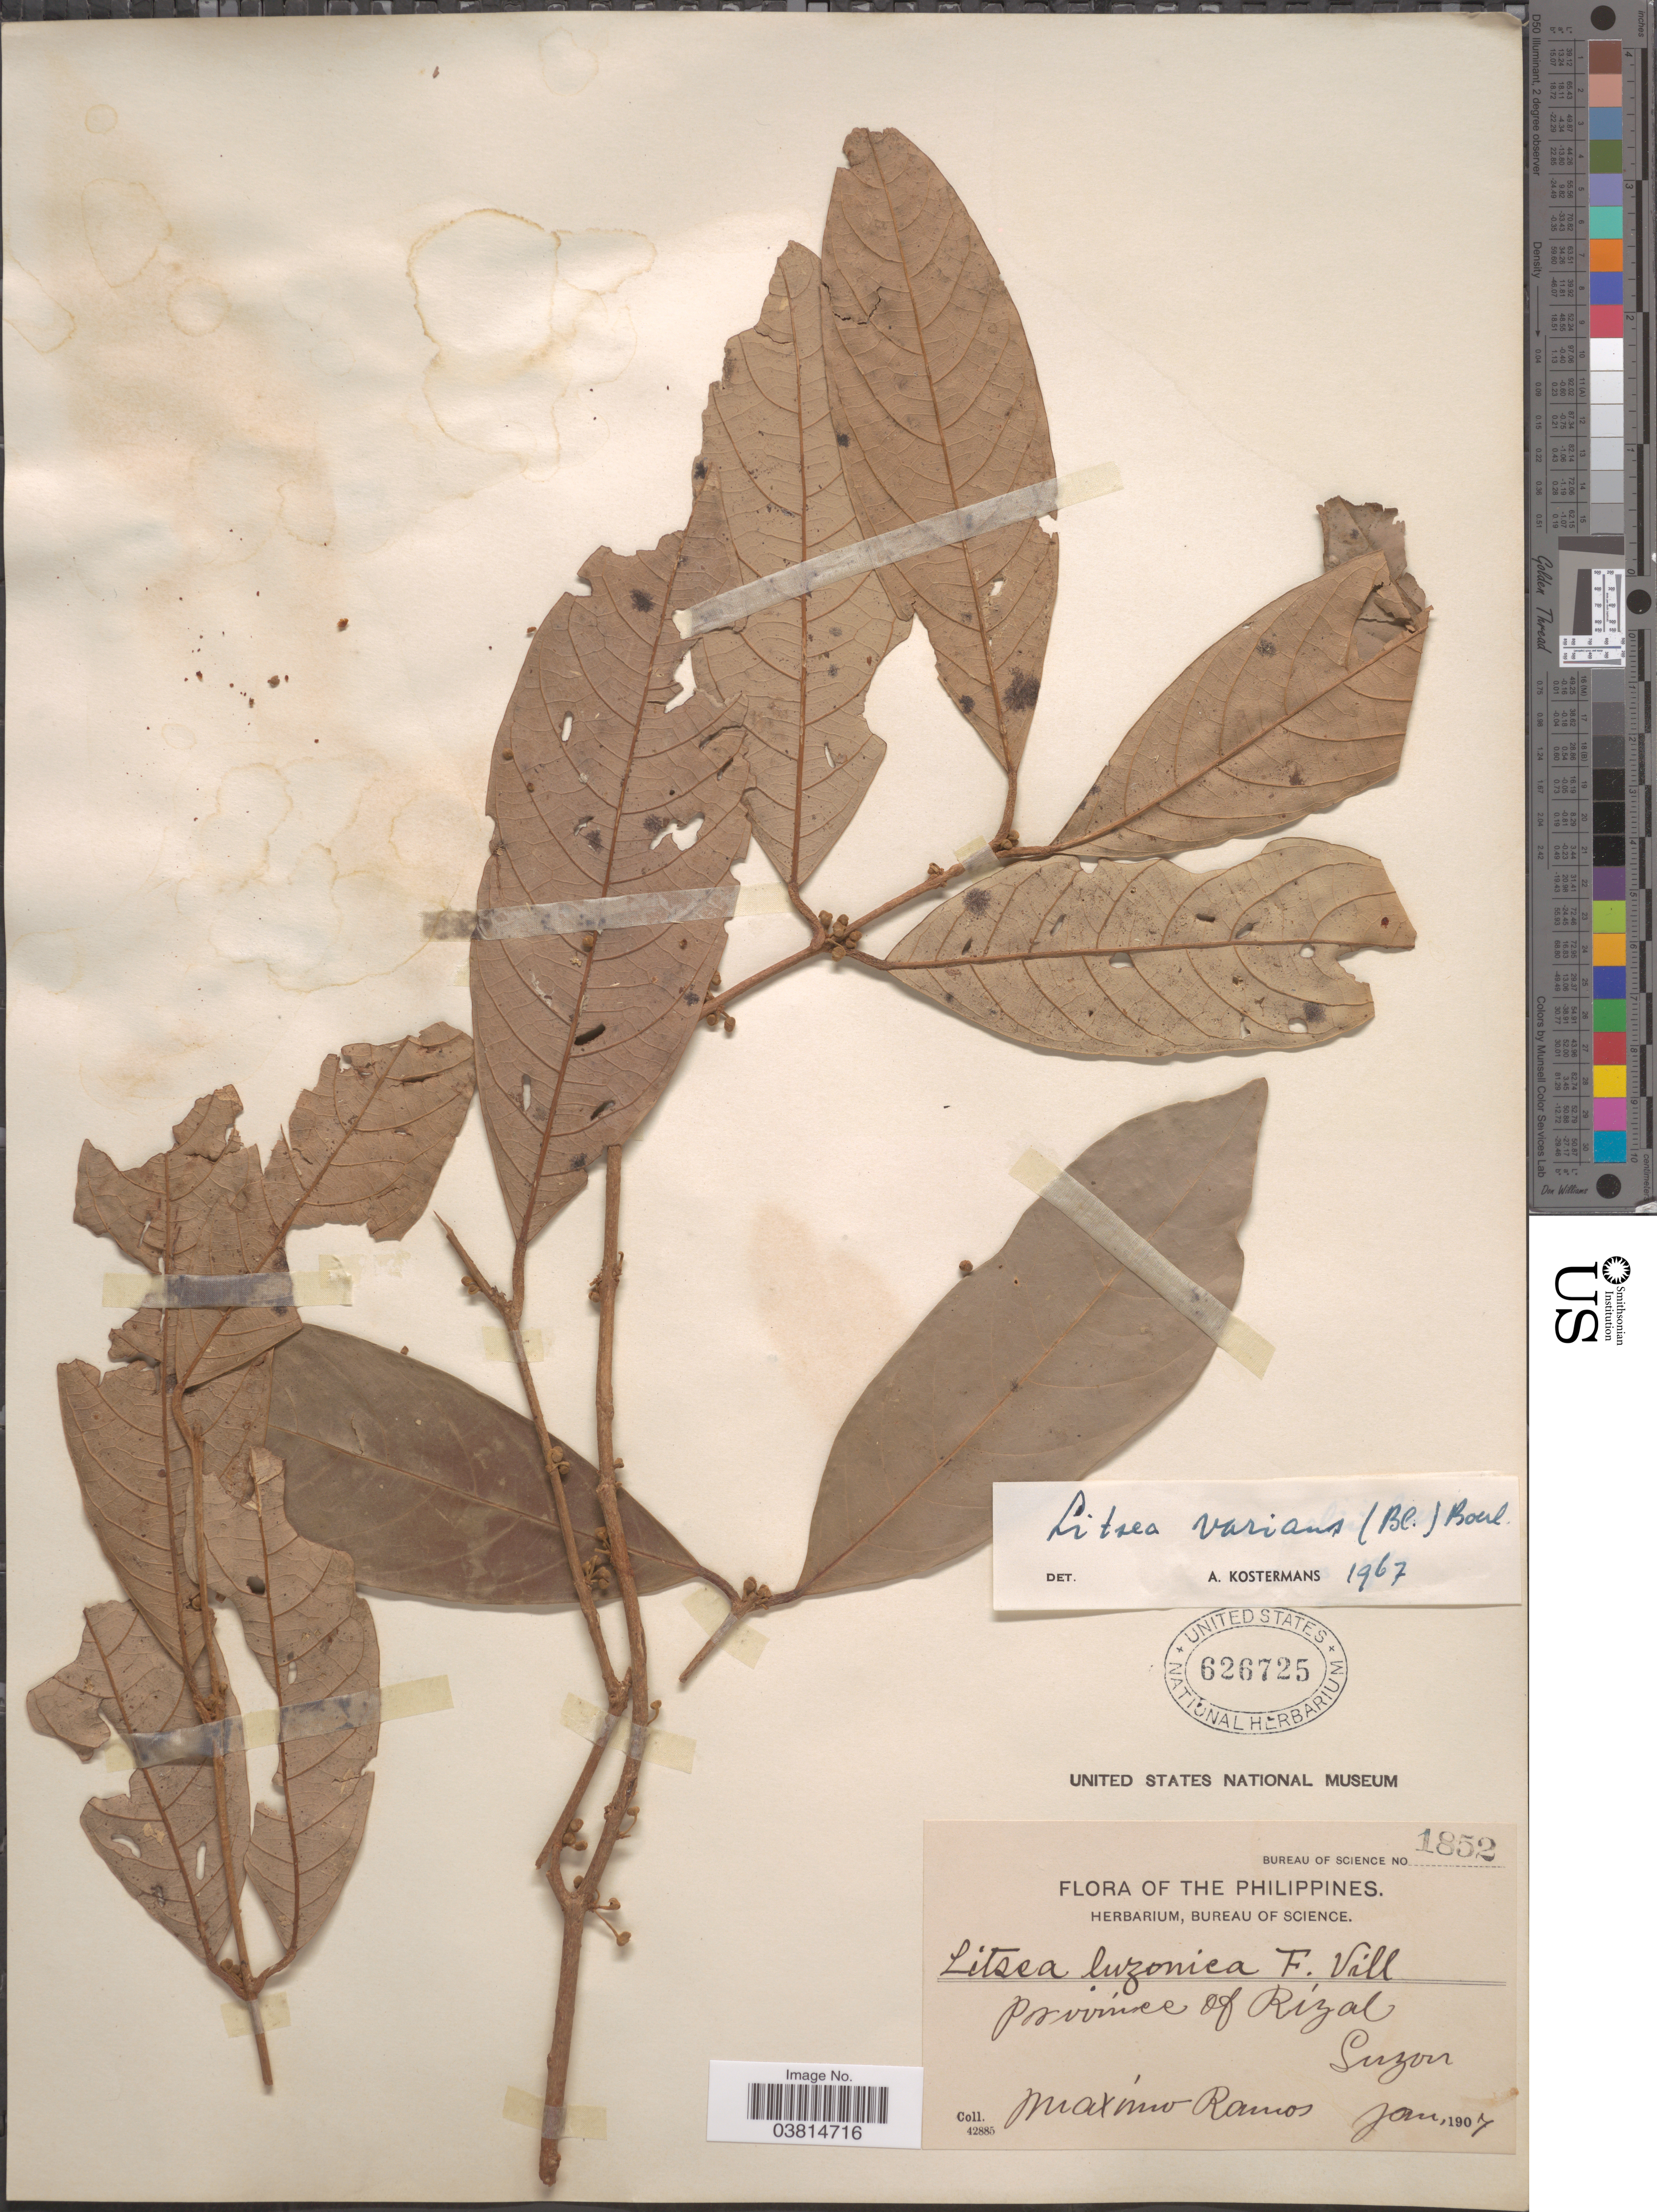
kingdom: Plantae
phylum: Tracheophyta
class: Magnoliopsida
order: Laurales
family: Lauraceae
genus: Litsea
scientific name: Litsea varians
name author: (Blume) Boerl.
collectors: M. Ramos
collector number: Bureau of Science 1852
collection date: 1907-01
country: Philippines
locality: Province of Rizal, Luzon.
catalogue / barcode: US 626725